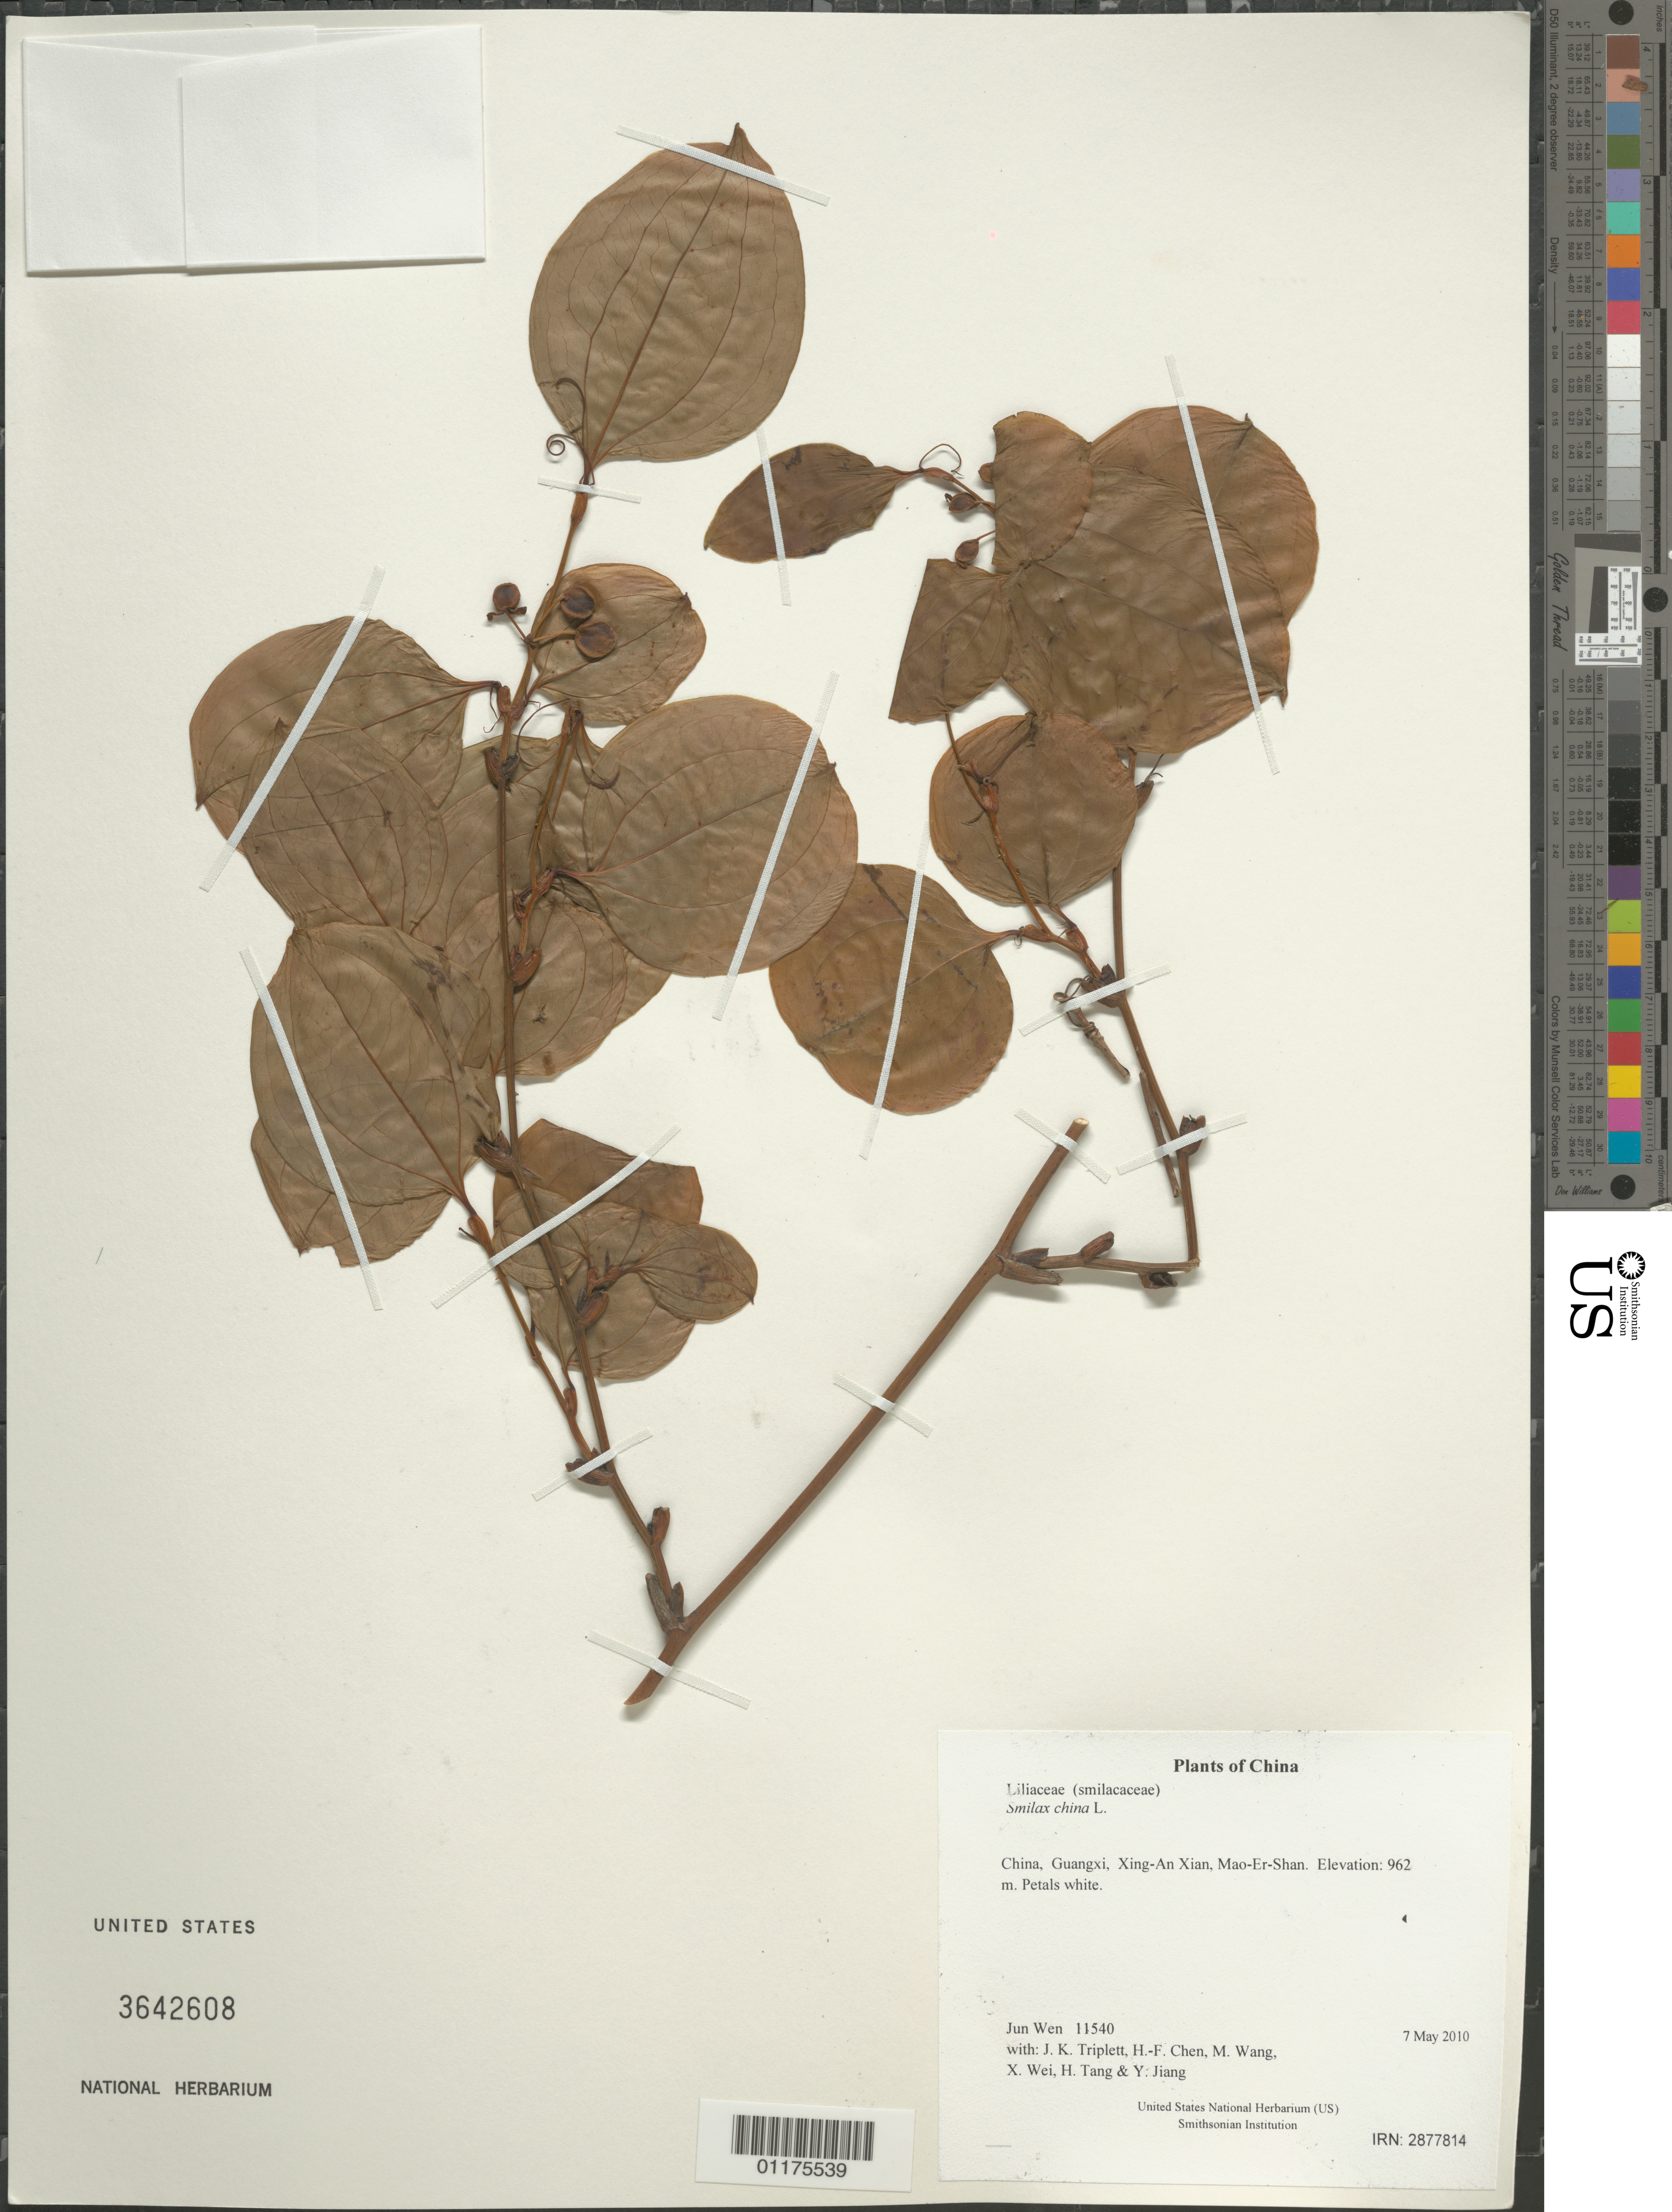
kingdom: Plantae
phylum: Tracheophyta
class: Liliopsida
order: Liliales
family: Smilacaceae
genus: Smilax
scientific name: Smilax china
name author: L.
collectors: J. Wen, J. K. Triplett, H.-F. Chen, M. Wang, X. Wei, H. Tang & Y. Jiang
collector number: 11540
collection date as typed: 7 May 2010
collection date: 2010-05-07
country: China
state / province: Guangxi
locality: Xing-An Xian, Mao-Er-Shan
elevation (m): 962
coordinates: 25 51.410 N, 110 29.704 E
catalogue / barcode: US 3642608